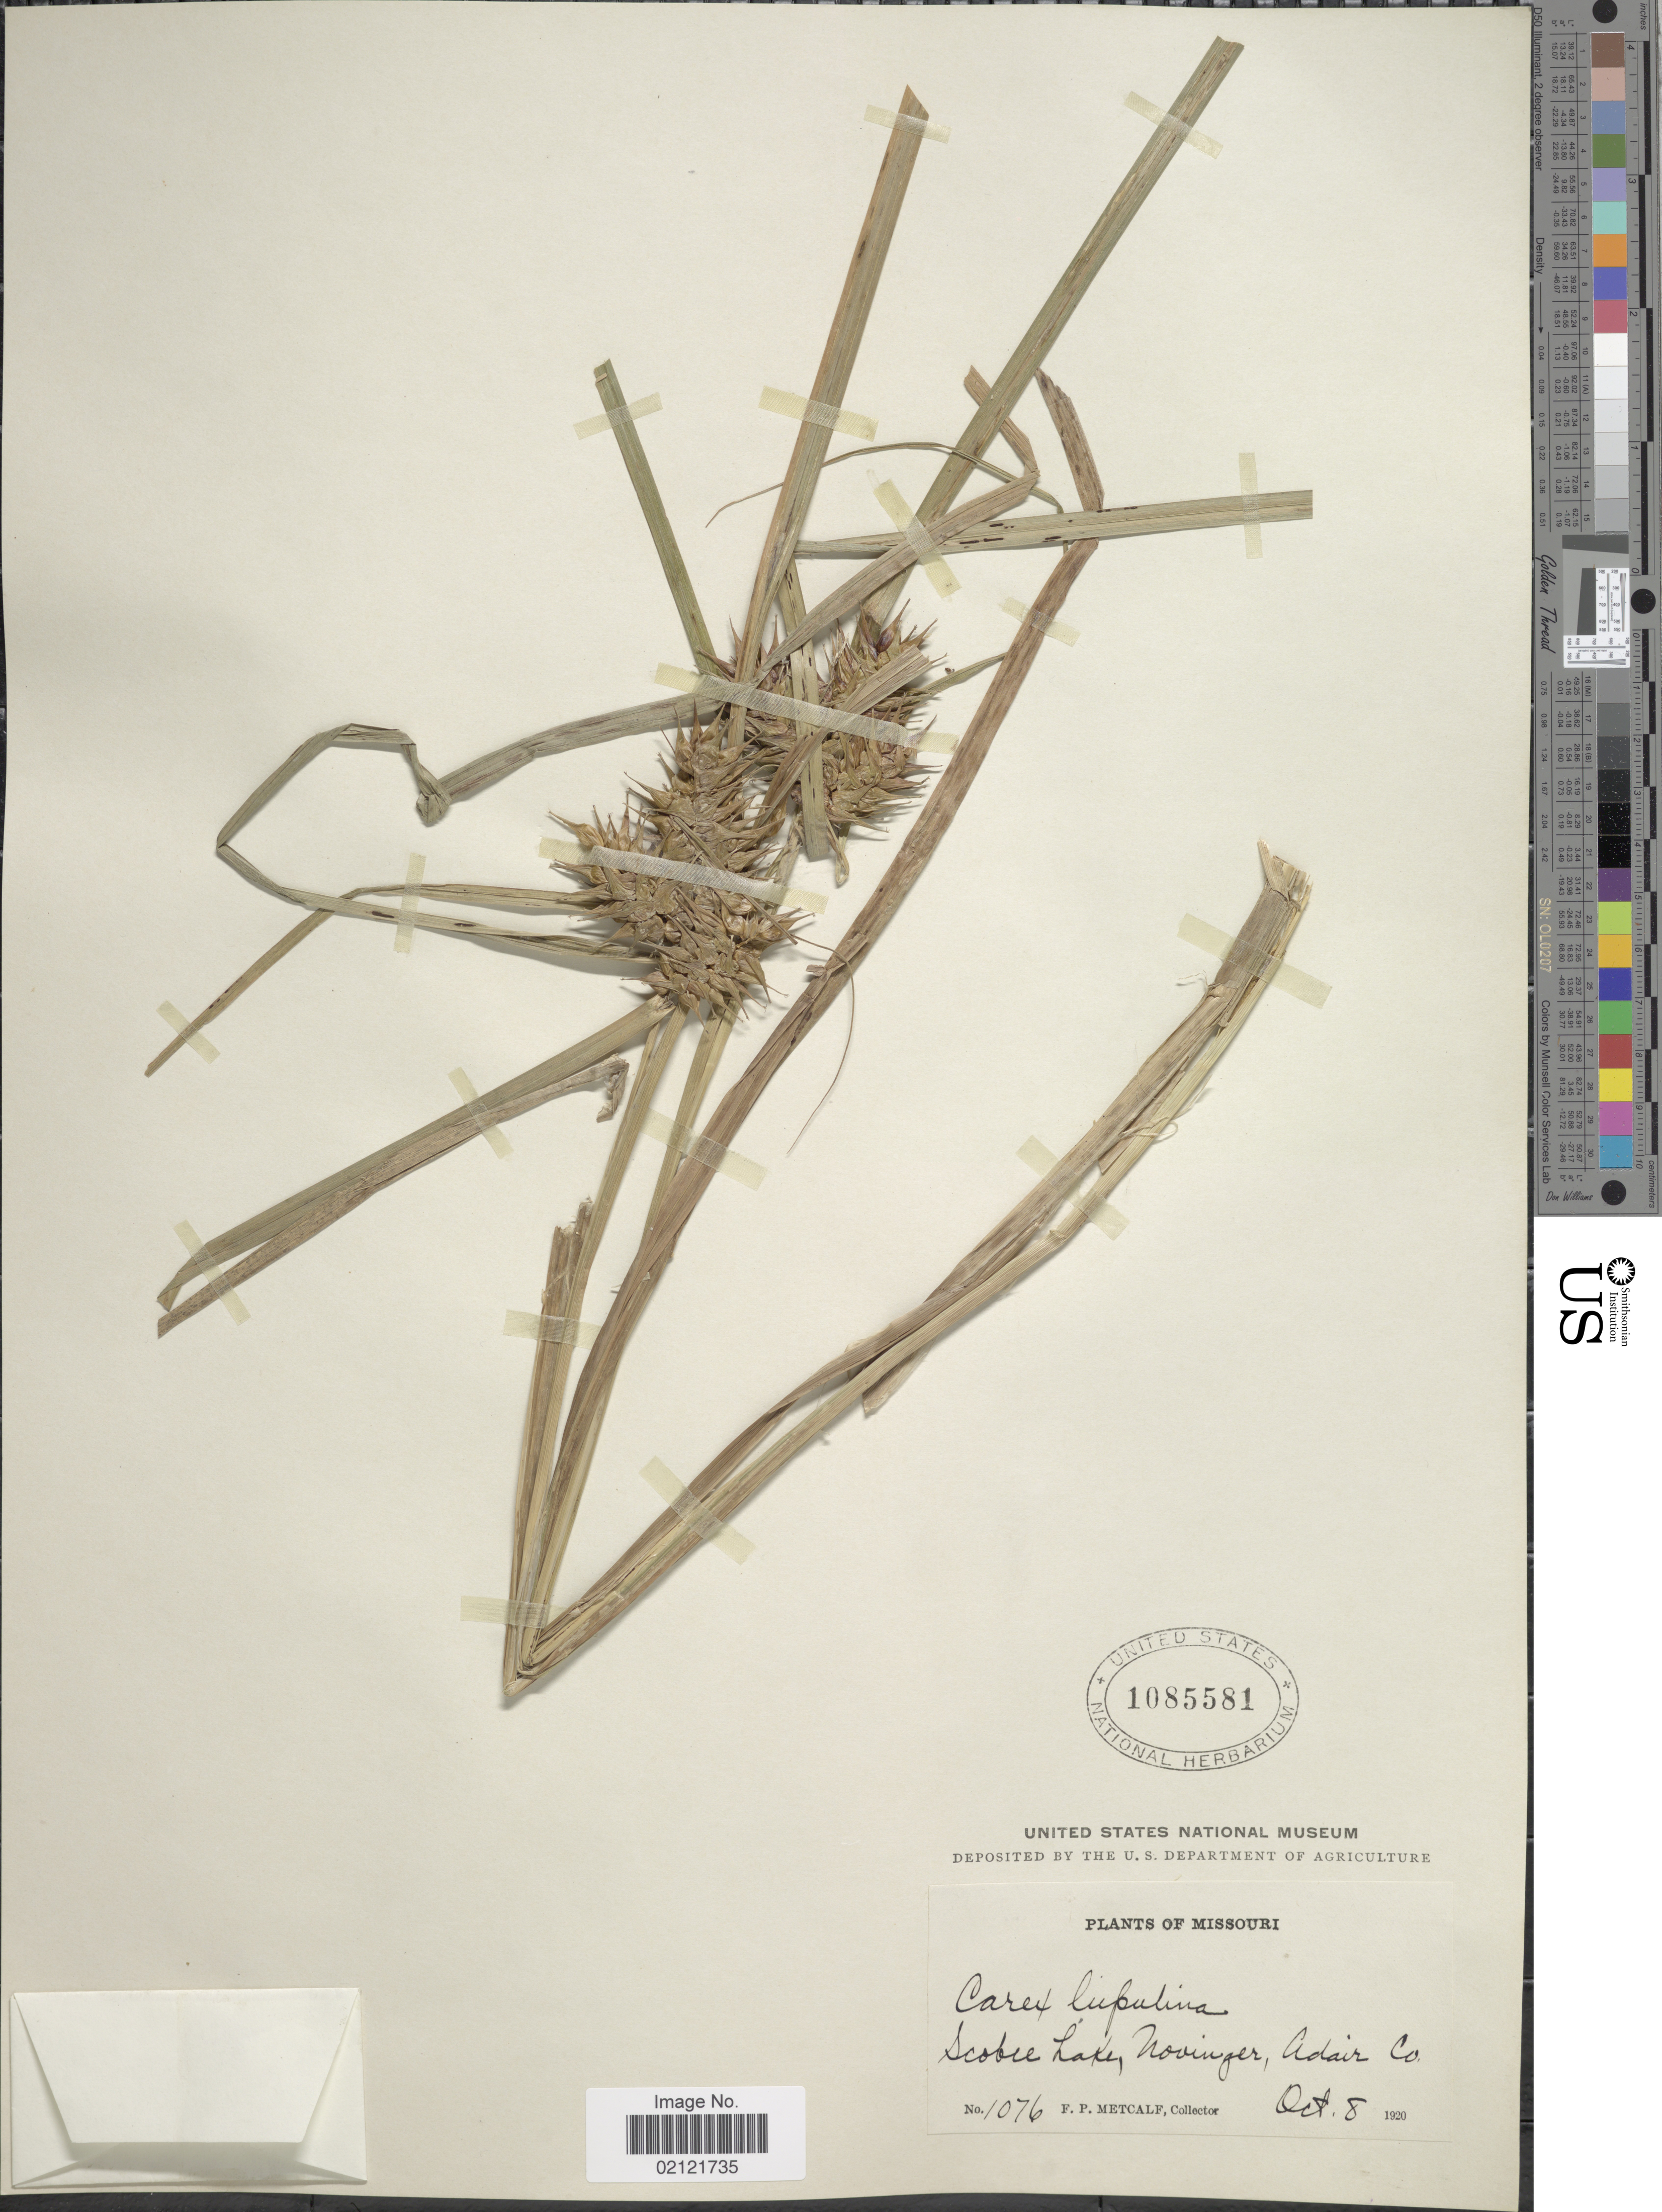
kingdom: Plantae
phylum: Tracheophyta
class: Liliopsida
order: Poales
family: Cyperaceae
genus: Carex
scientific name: Carex lupulina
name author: Muhl. ex Willd.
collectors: F. Metcalf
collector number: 1076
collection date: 1920-10-08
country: United States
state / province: Missouri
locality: Scobee Lake, Novinger, Adair Co.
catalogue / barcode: US 1085581